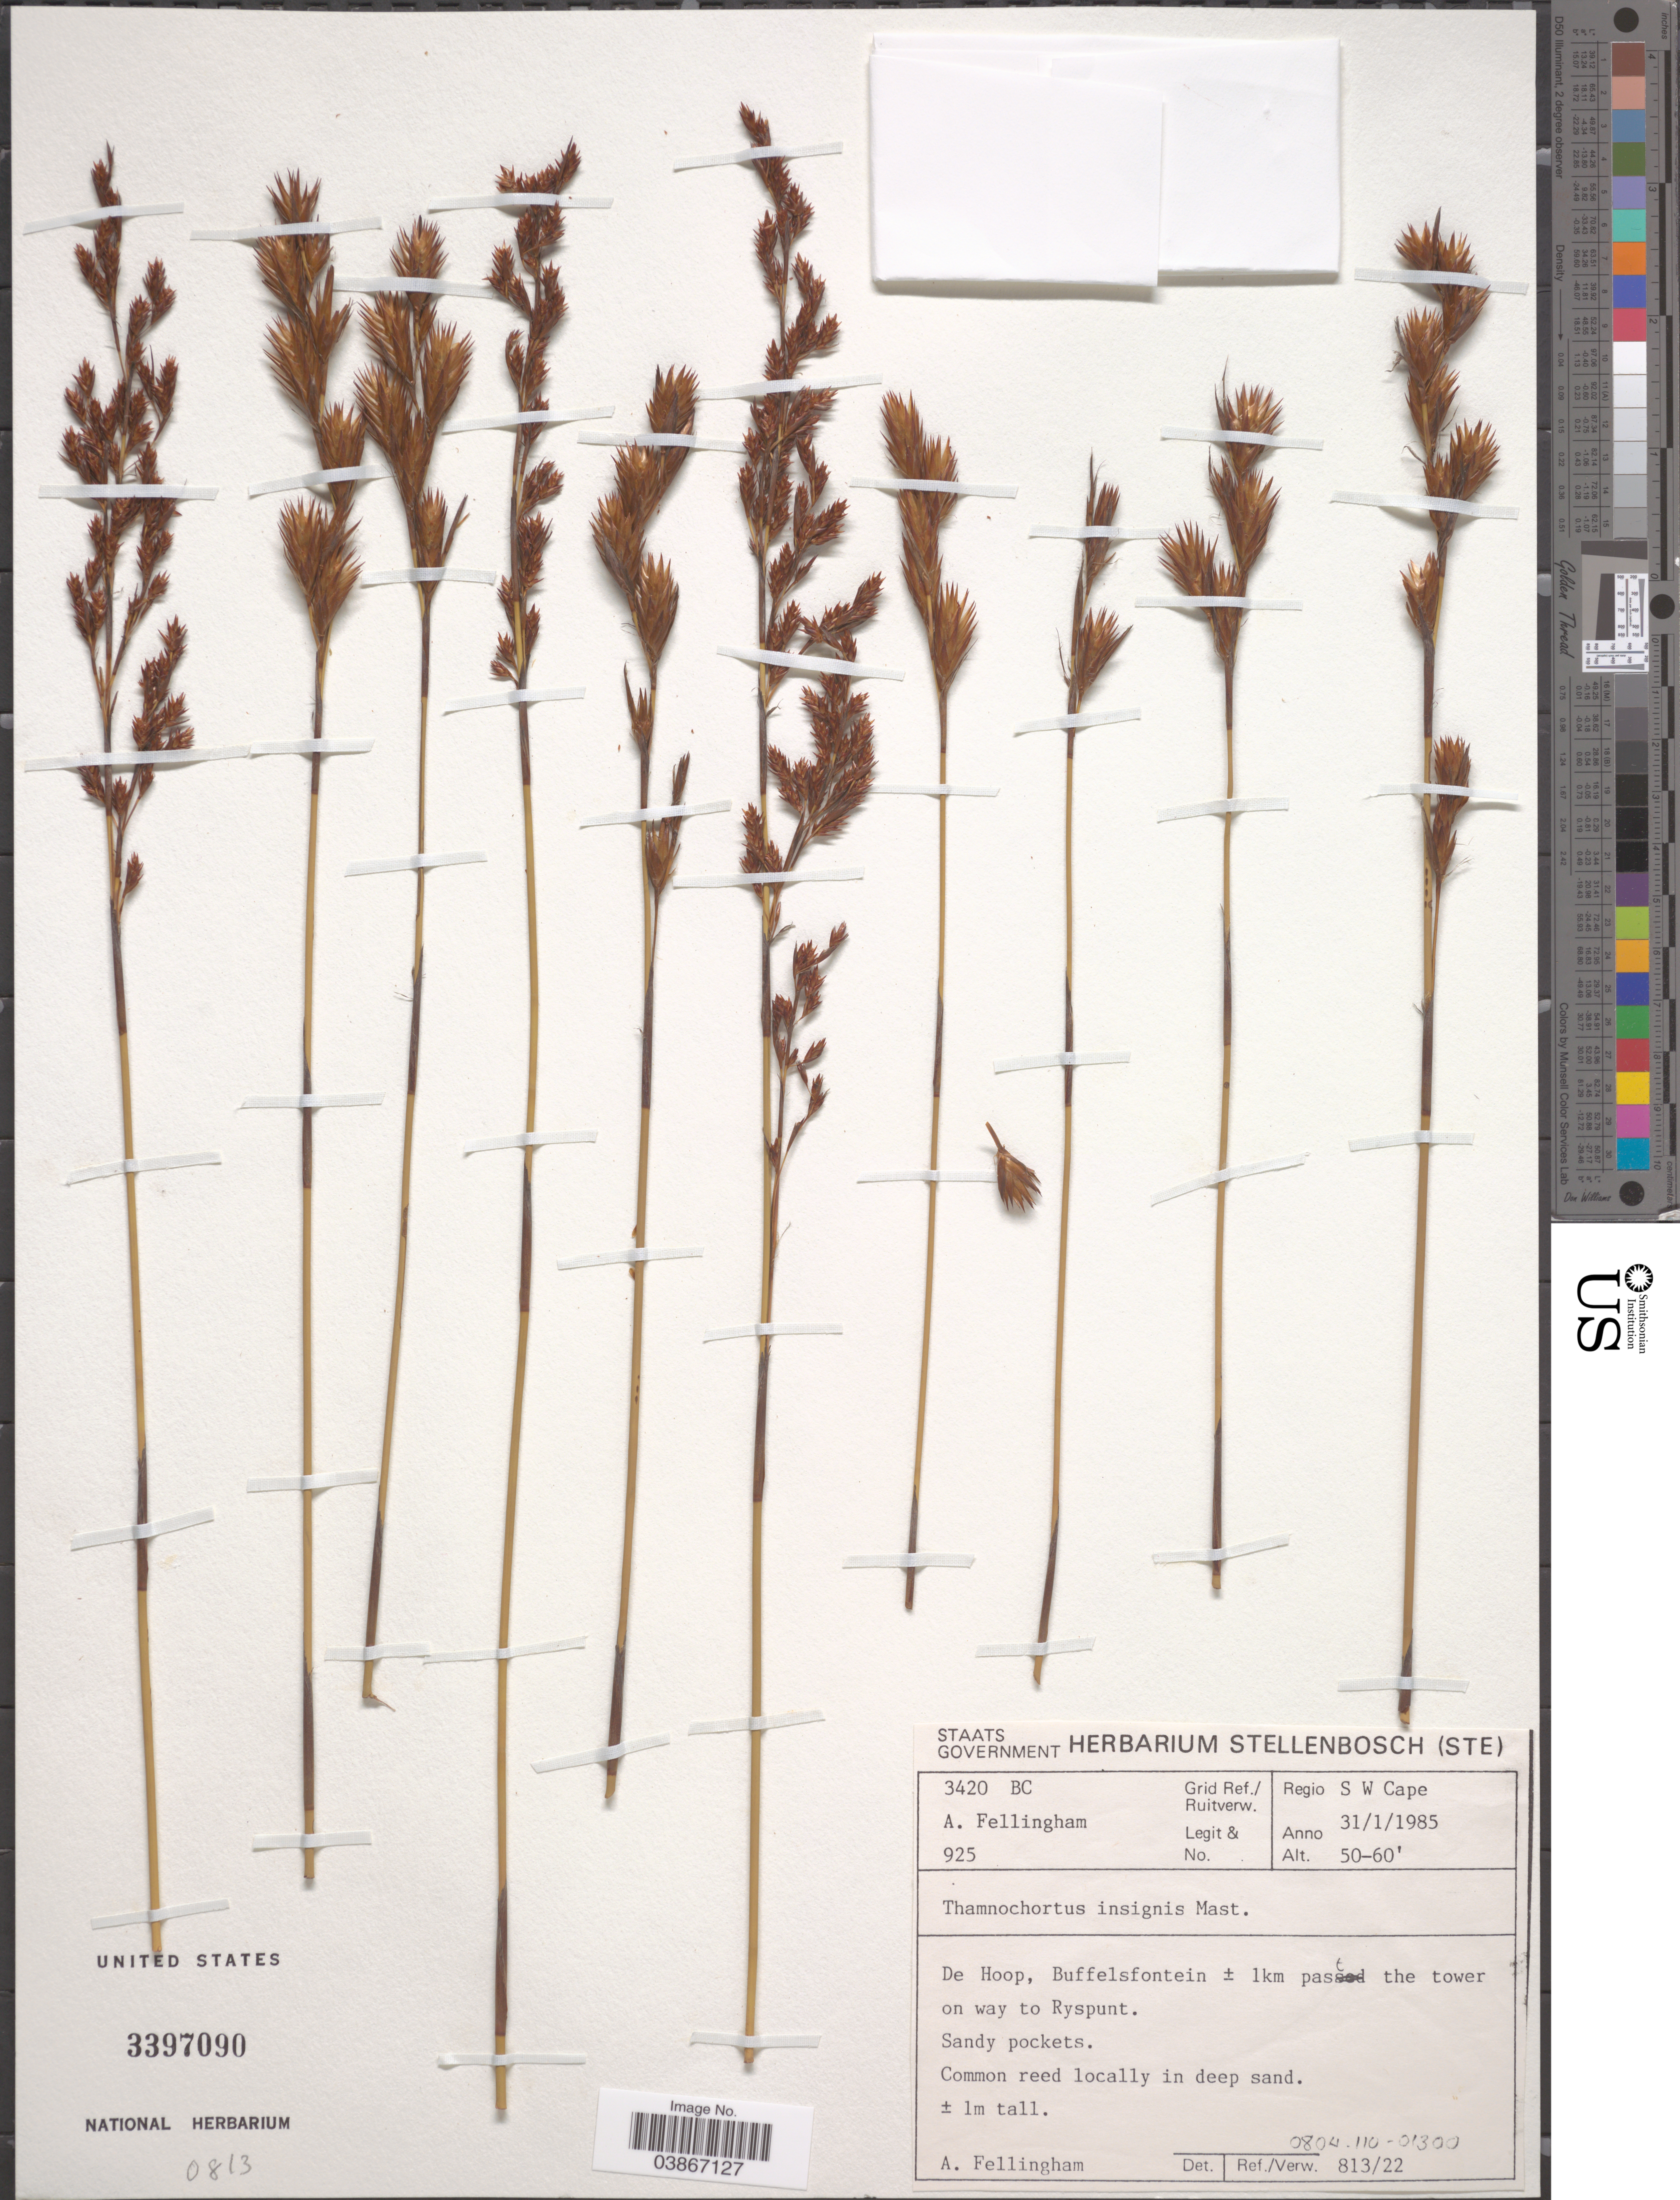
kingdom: Plantae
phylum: Tracheophyta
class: Liliopsida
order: Poales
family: Restionaceae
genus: Thamnochortus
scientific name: Thamnochortus insignis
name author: Mast.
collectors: A. Fellingham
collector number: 925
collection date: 1985-01-31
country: South Africa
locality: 3420 BC Grid Ref./ Ruitverw. Regio S W Cape. De Hoop, Buffelsfontein ± 1km past the tower on way to Ryspunt.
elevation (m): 15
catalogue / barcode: US 3397090